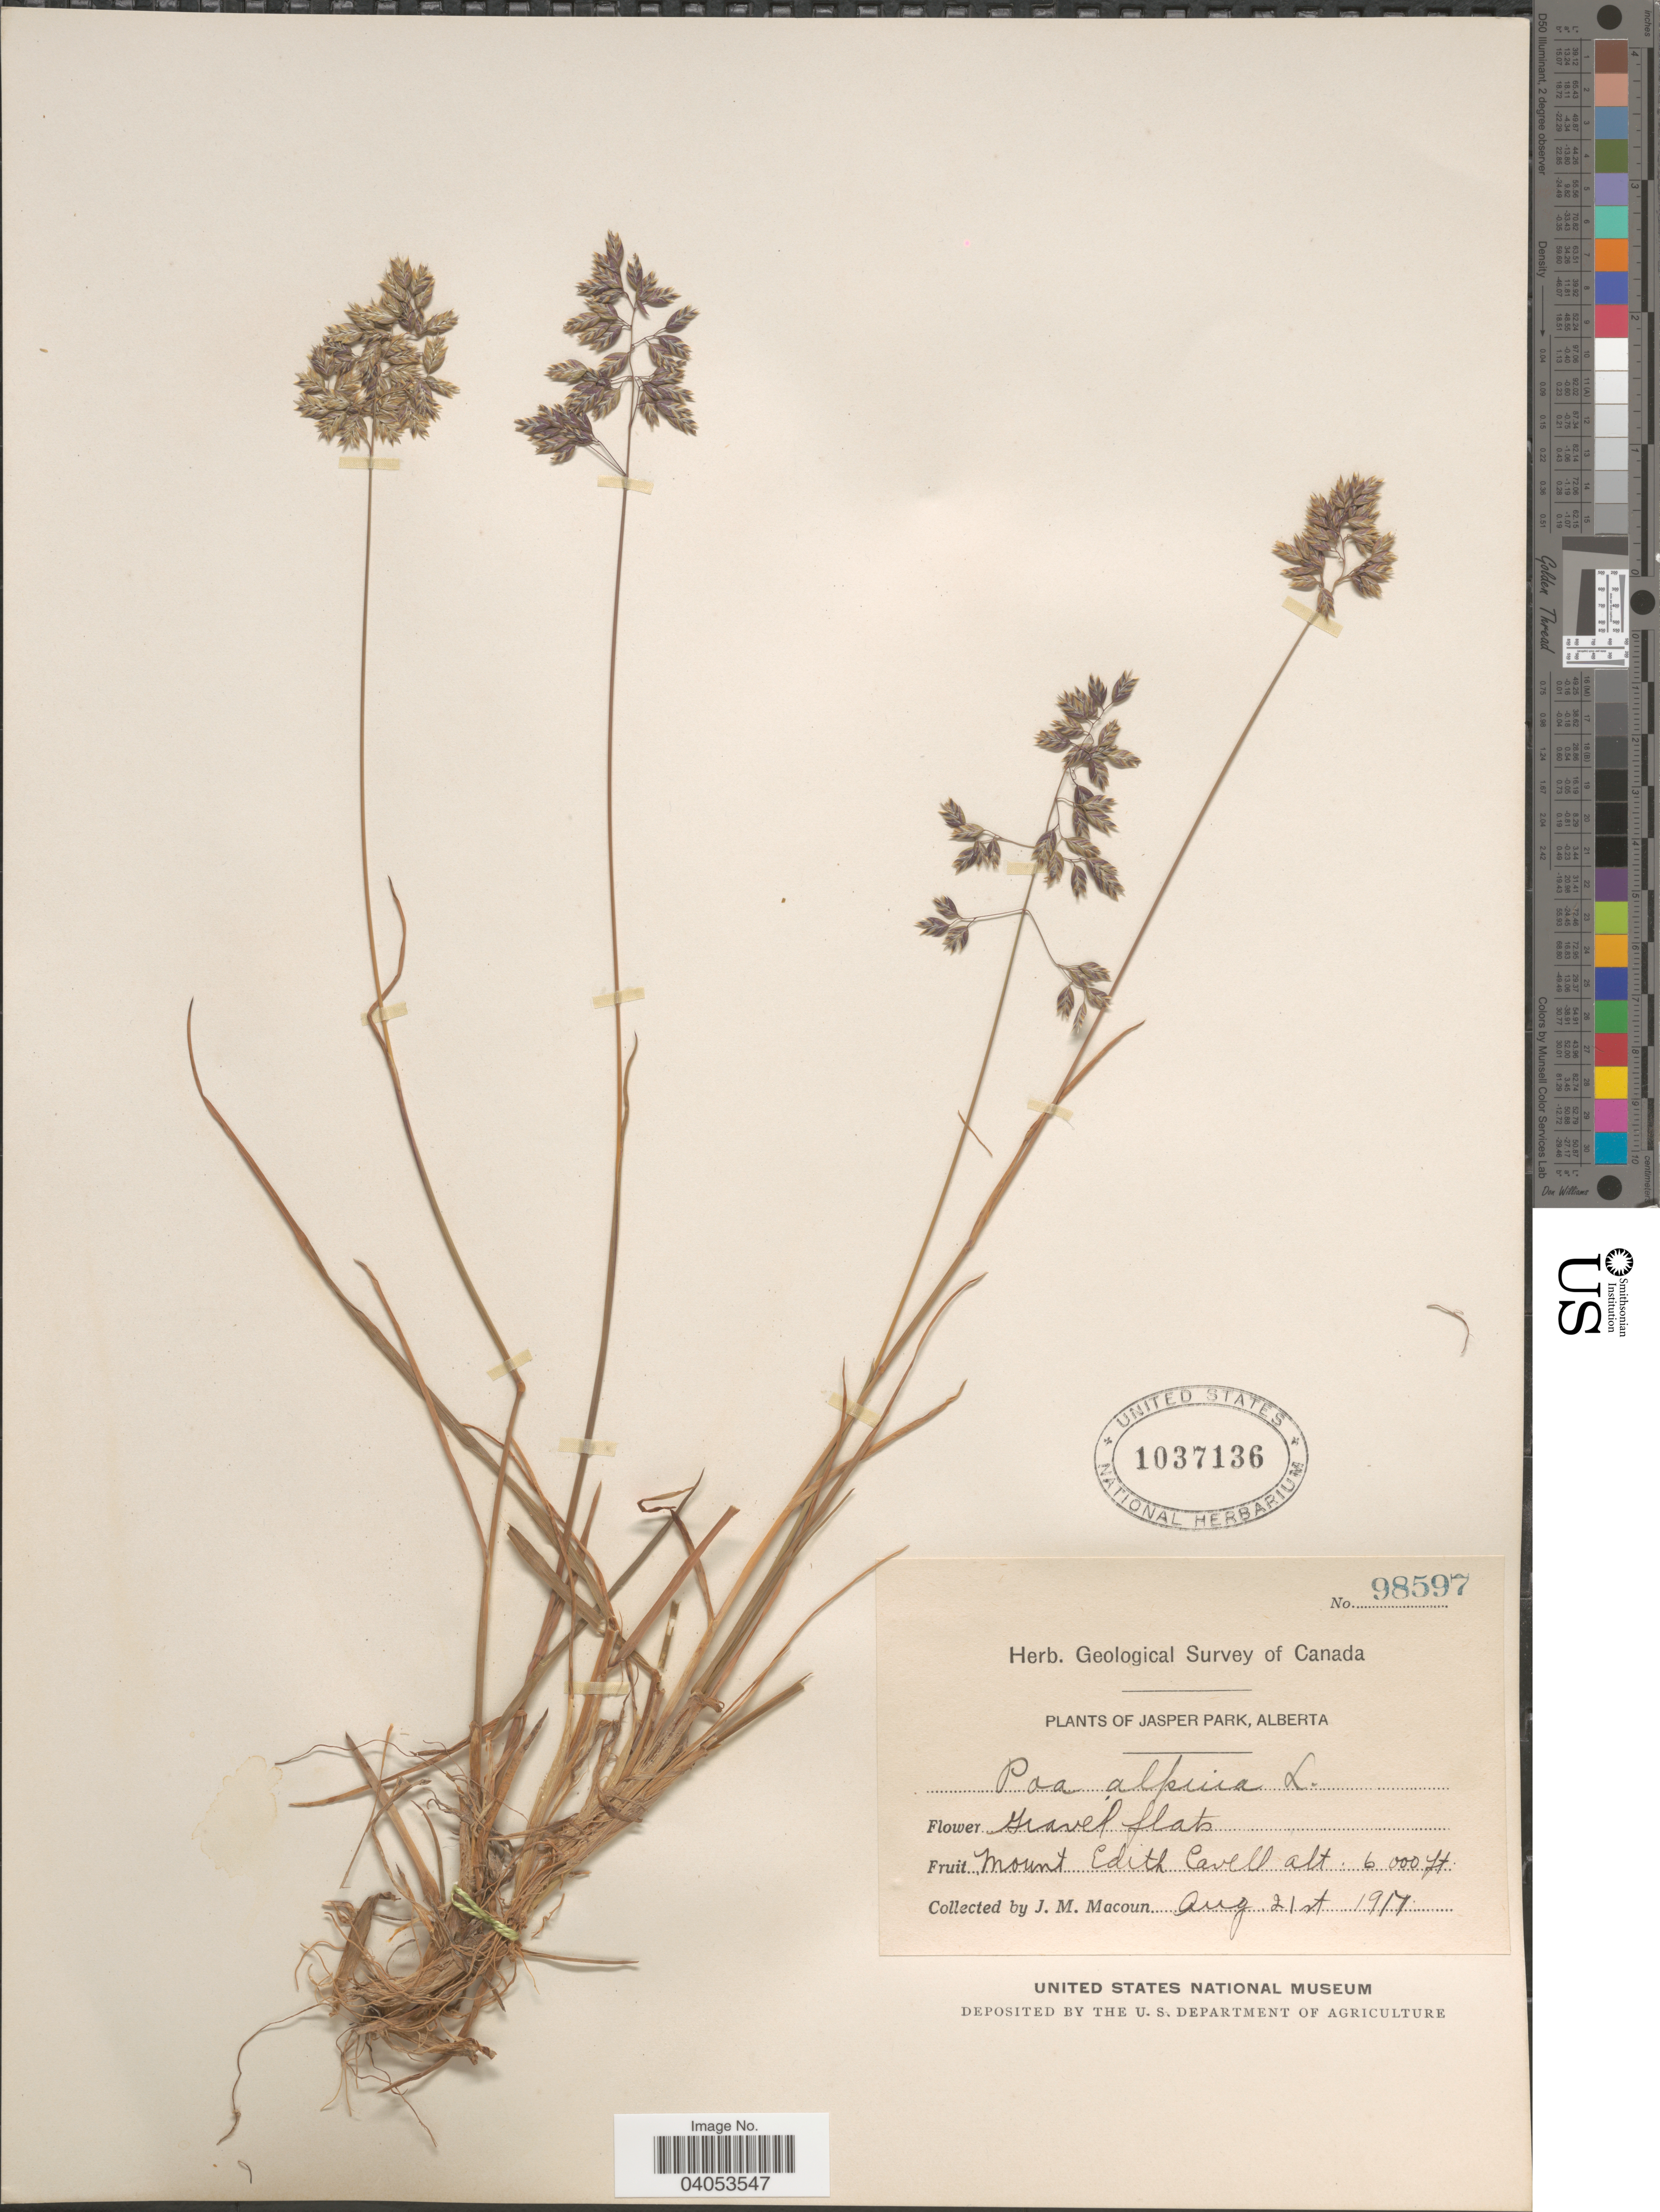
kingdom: Plantae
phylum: Tracheophyta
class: Liliopsida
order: Poales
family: Poaceae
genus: Poa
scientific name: Poa alpina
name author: L.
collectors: J. M. Macoun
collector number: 98597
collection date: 1917-08-21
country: Canada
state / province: Alberta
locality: Jasper Park. Mount Edith Cavell.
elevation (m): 1829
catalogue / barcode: US 1037136